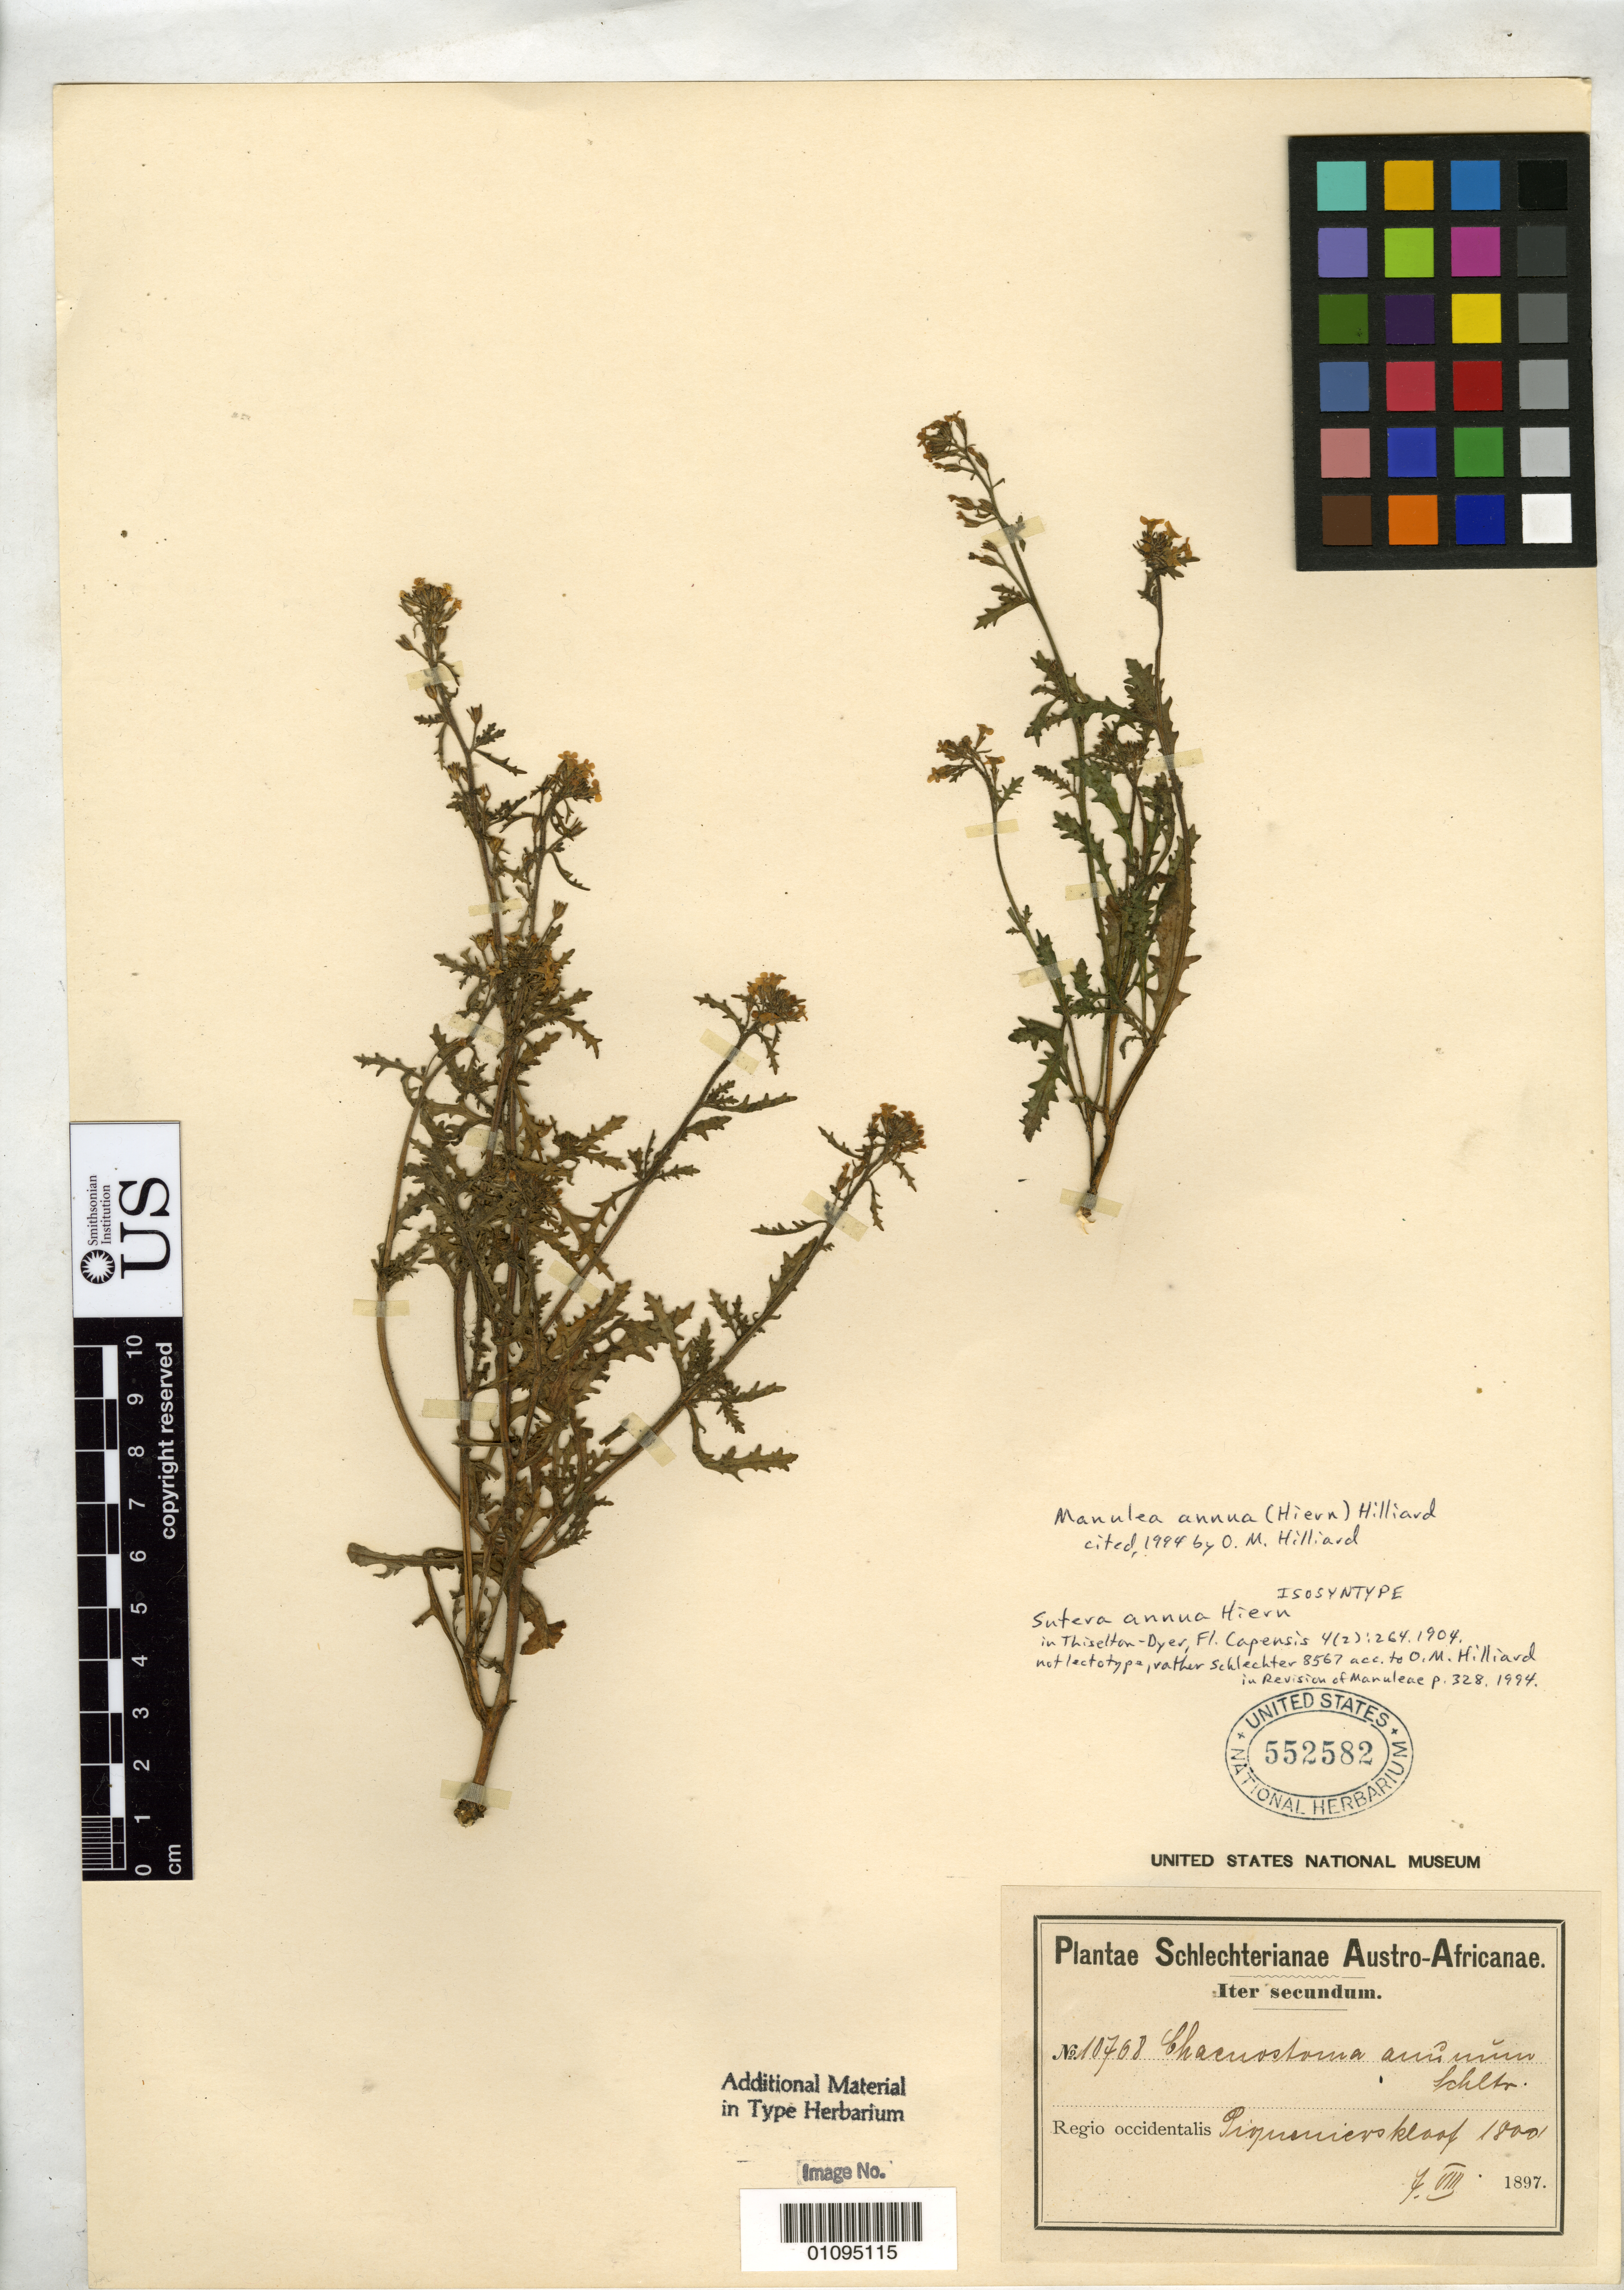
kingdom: Plantae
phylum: Tracheophyta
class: Magnoliopsida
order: Lamiales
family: Scrophulariaceae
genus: Sutera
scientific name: Sutera annua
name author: Hiern in Dyer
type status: Isosyntype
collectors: F. R. R. Schlechter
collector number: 10768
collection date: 1897-08-07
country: South Africa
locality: Piqueiers Kloof.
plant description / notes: Uncertain of collector number- 10708 or 10768.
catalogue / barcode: US 552582